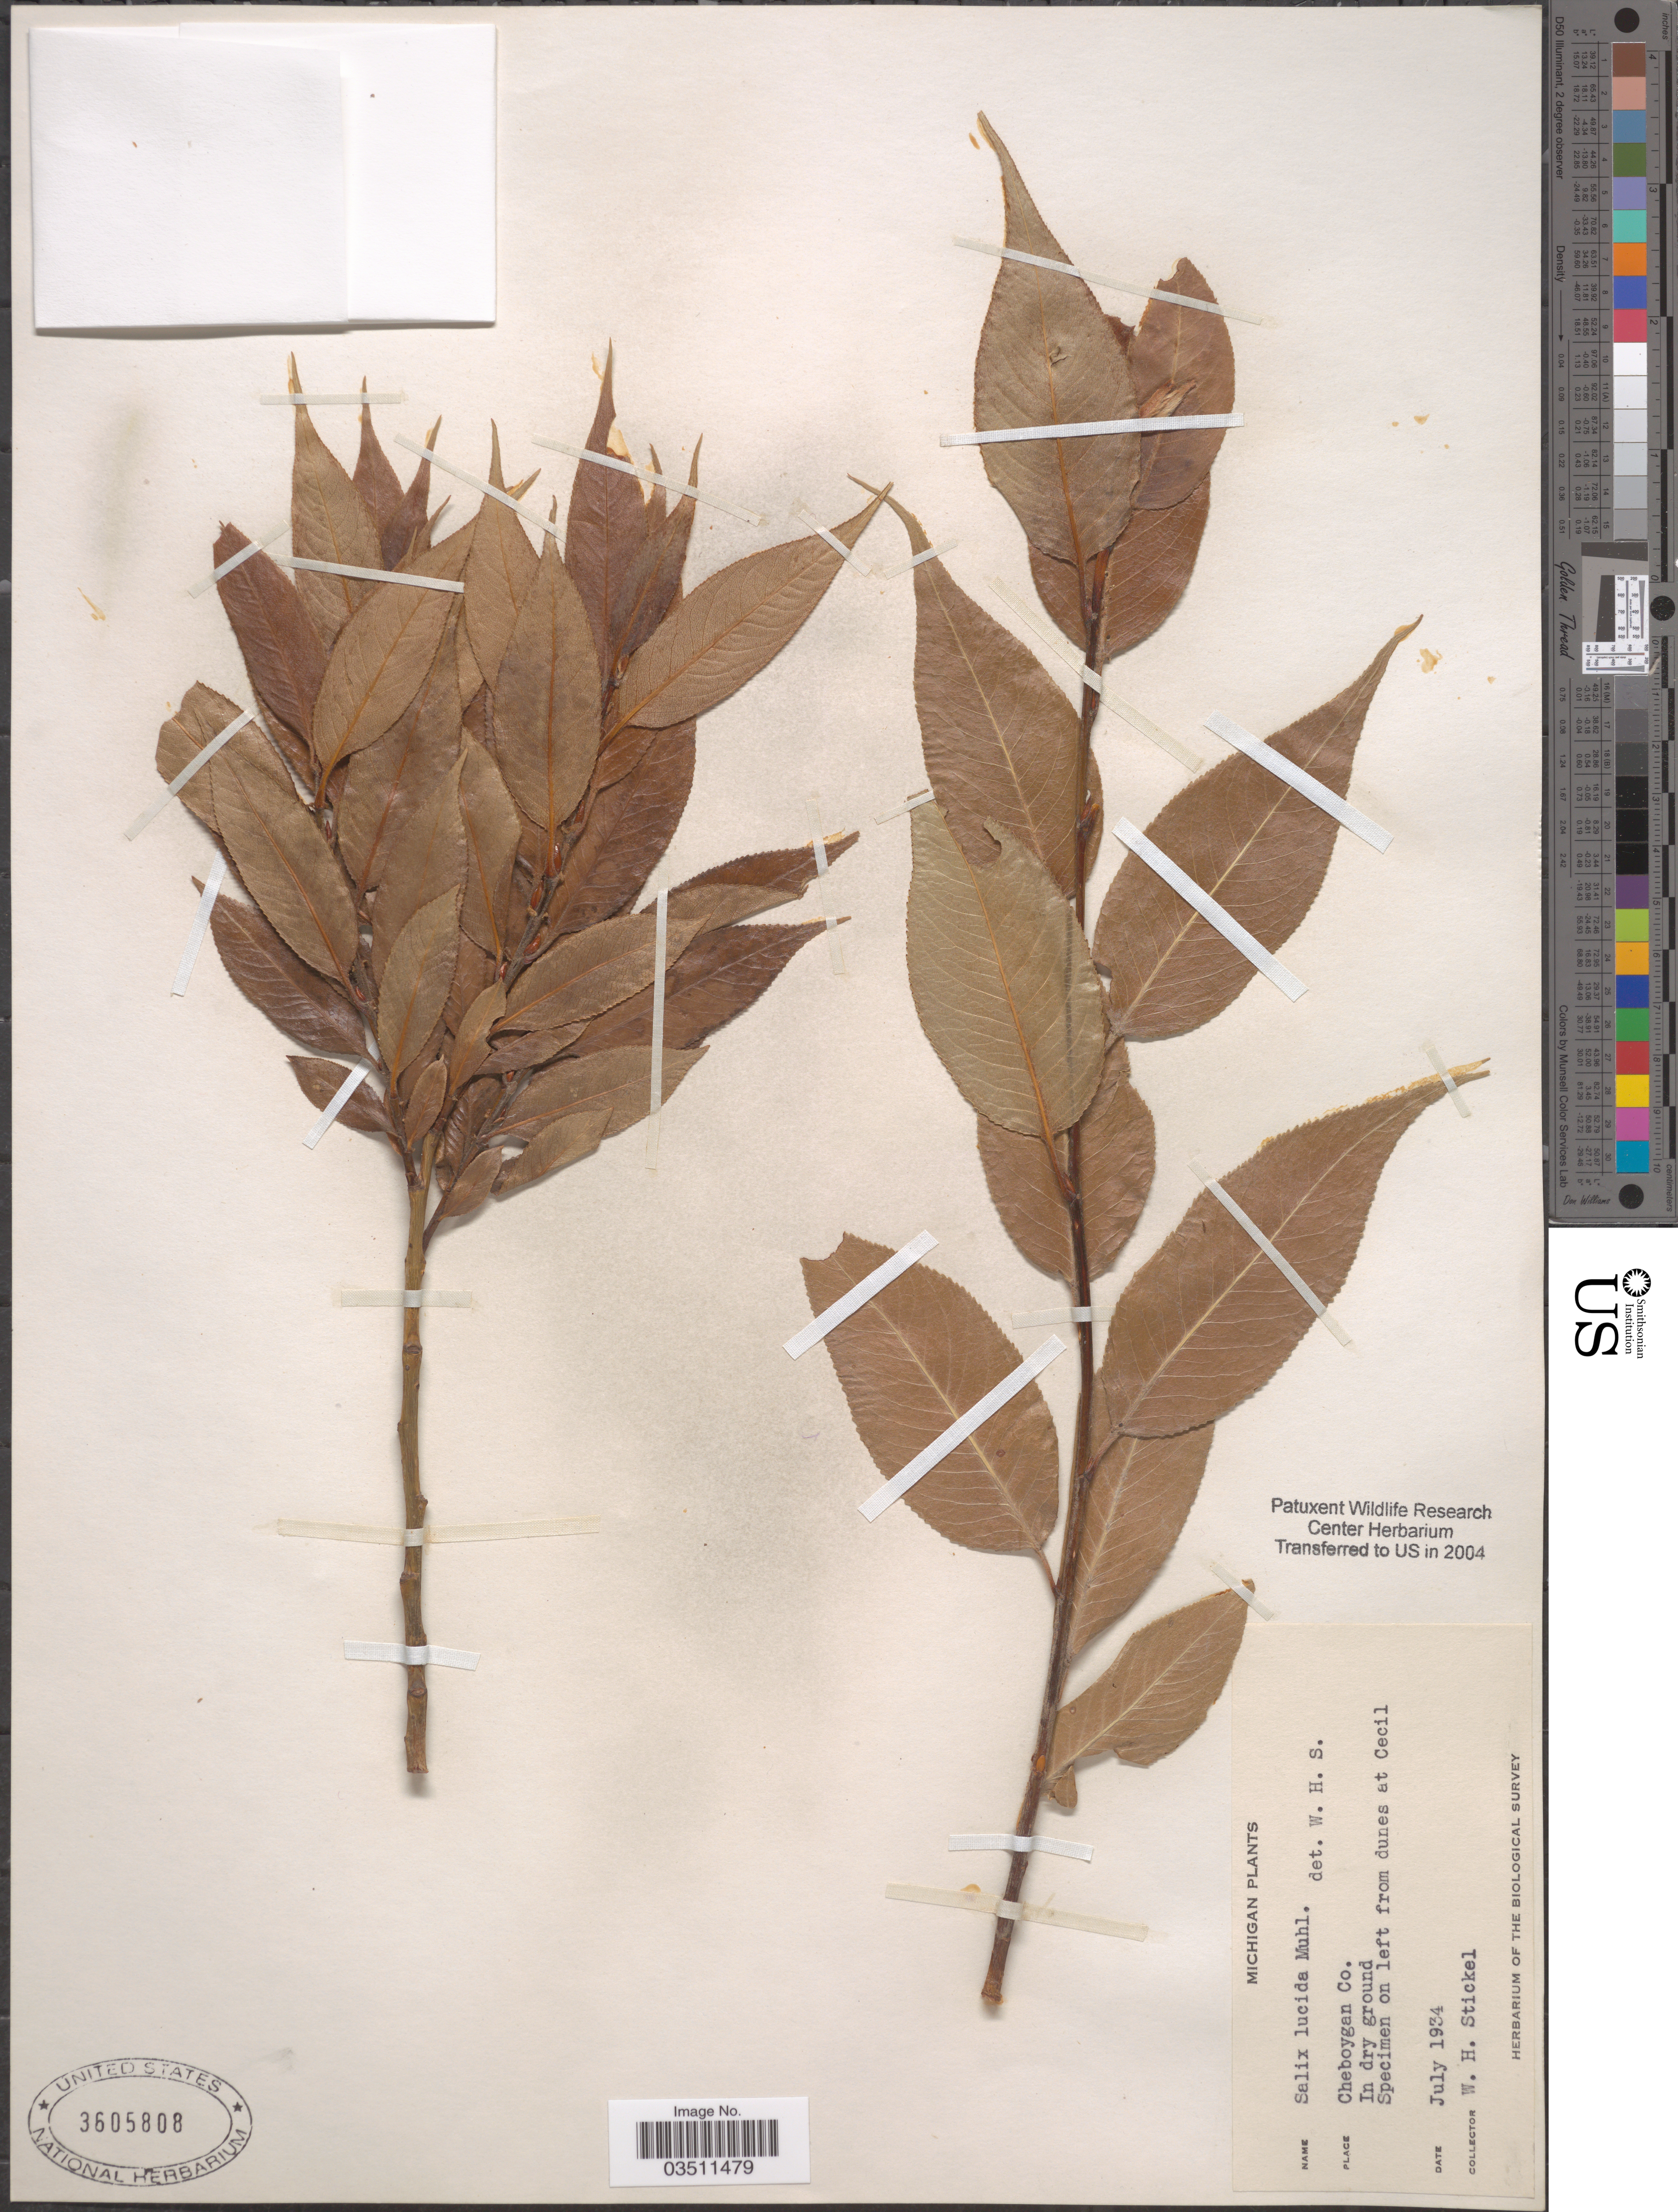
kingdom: Plantae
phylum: Tracheophyta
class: Magnoliopsida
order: Malpighiales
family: Salicaceae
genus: Salix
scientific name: Salix lucida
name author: Muhl.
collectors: W. Stickel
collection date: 1934-07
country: United States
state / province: Michigan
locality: Chebogyan Co. Specimen on left from dunes at Cecil.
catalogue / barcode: US 3605808